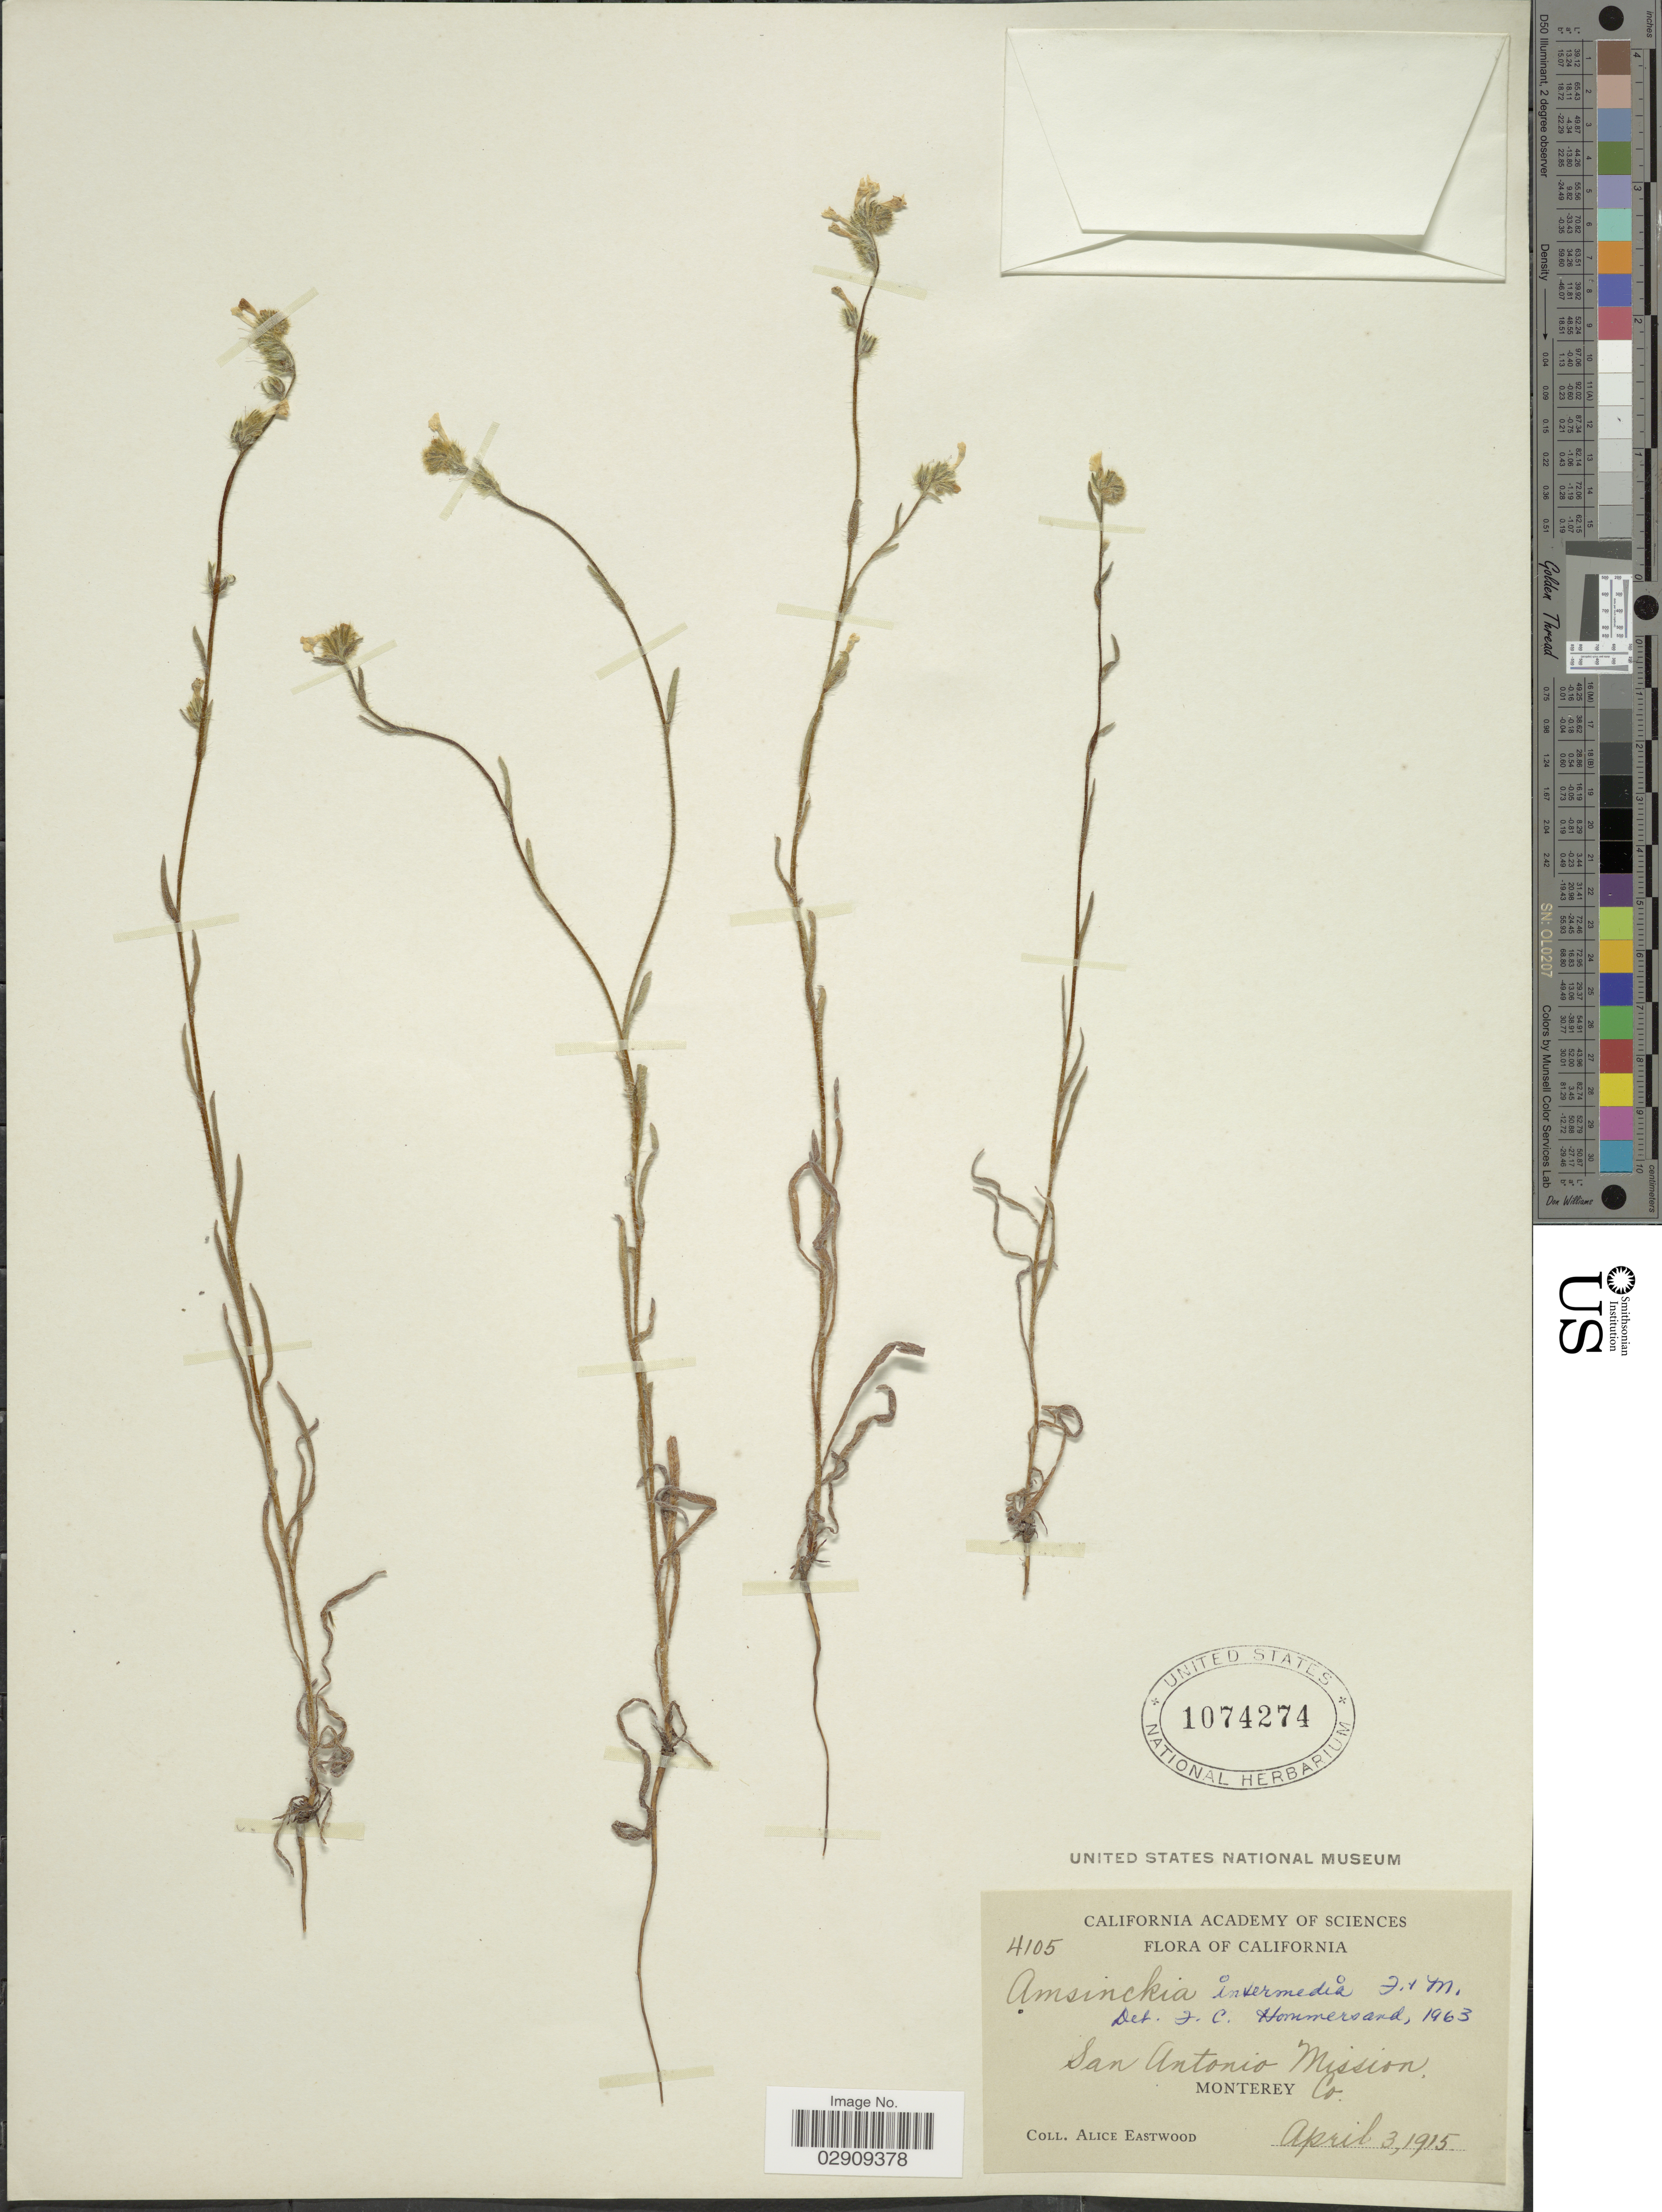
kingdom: Plantae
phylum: Tracheophyta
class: Magnoliopsida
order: Boraginales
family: Boraginaceae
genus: Amsinckia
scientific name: Amsinckia menziesii var. intermedia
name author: (Fisch. & C.A. Mey.) Ganders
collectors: A. Eastwood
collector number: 4105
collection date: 1915-04-03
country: United States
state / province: California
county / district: Monterey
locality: San Antonio Mission. Monterey Co.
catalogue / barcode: US 1074274